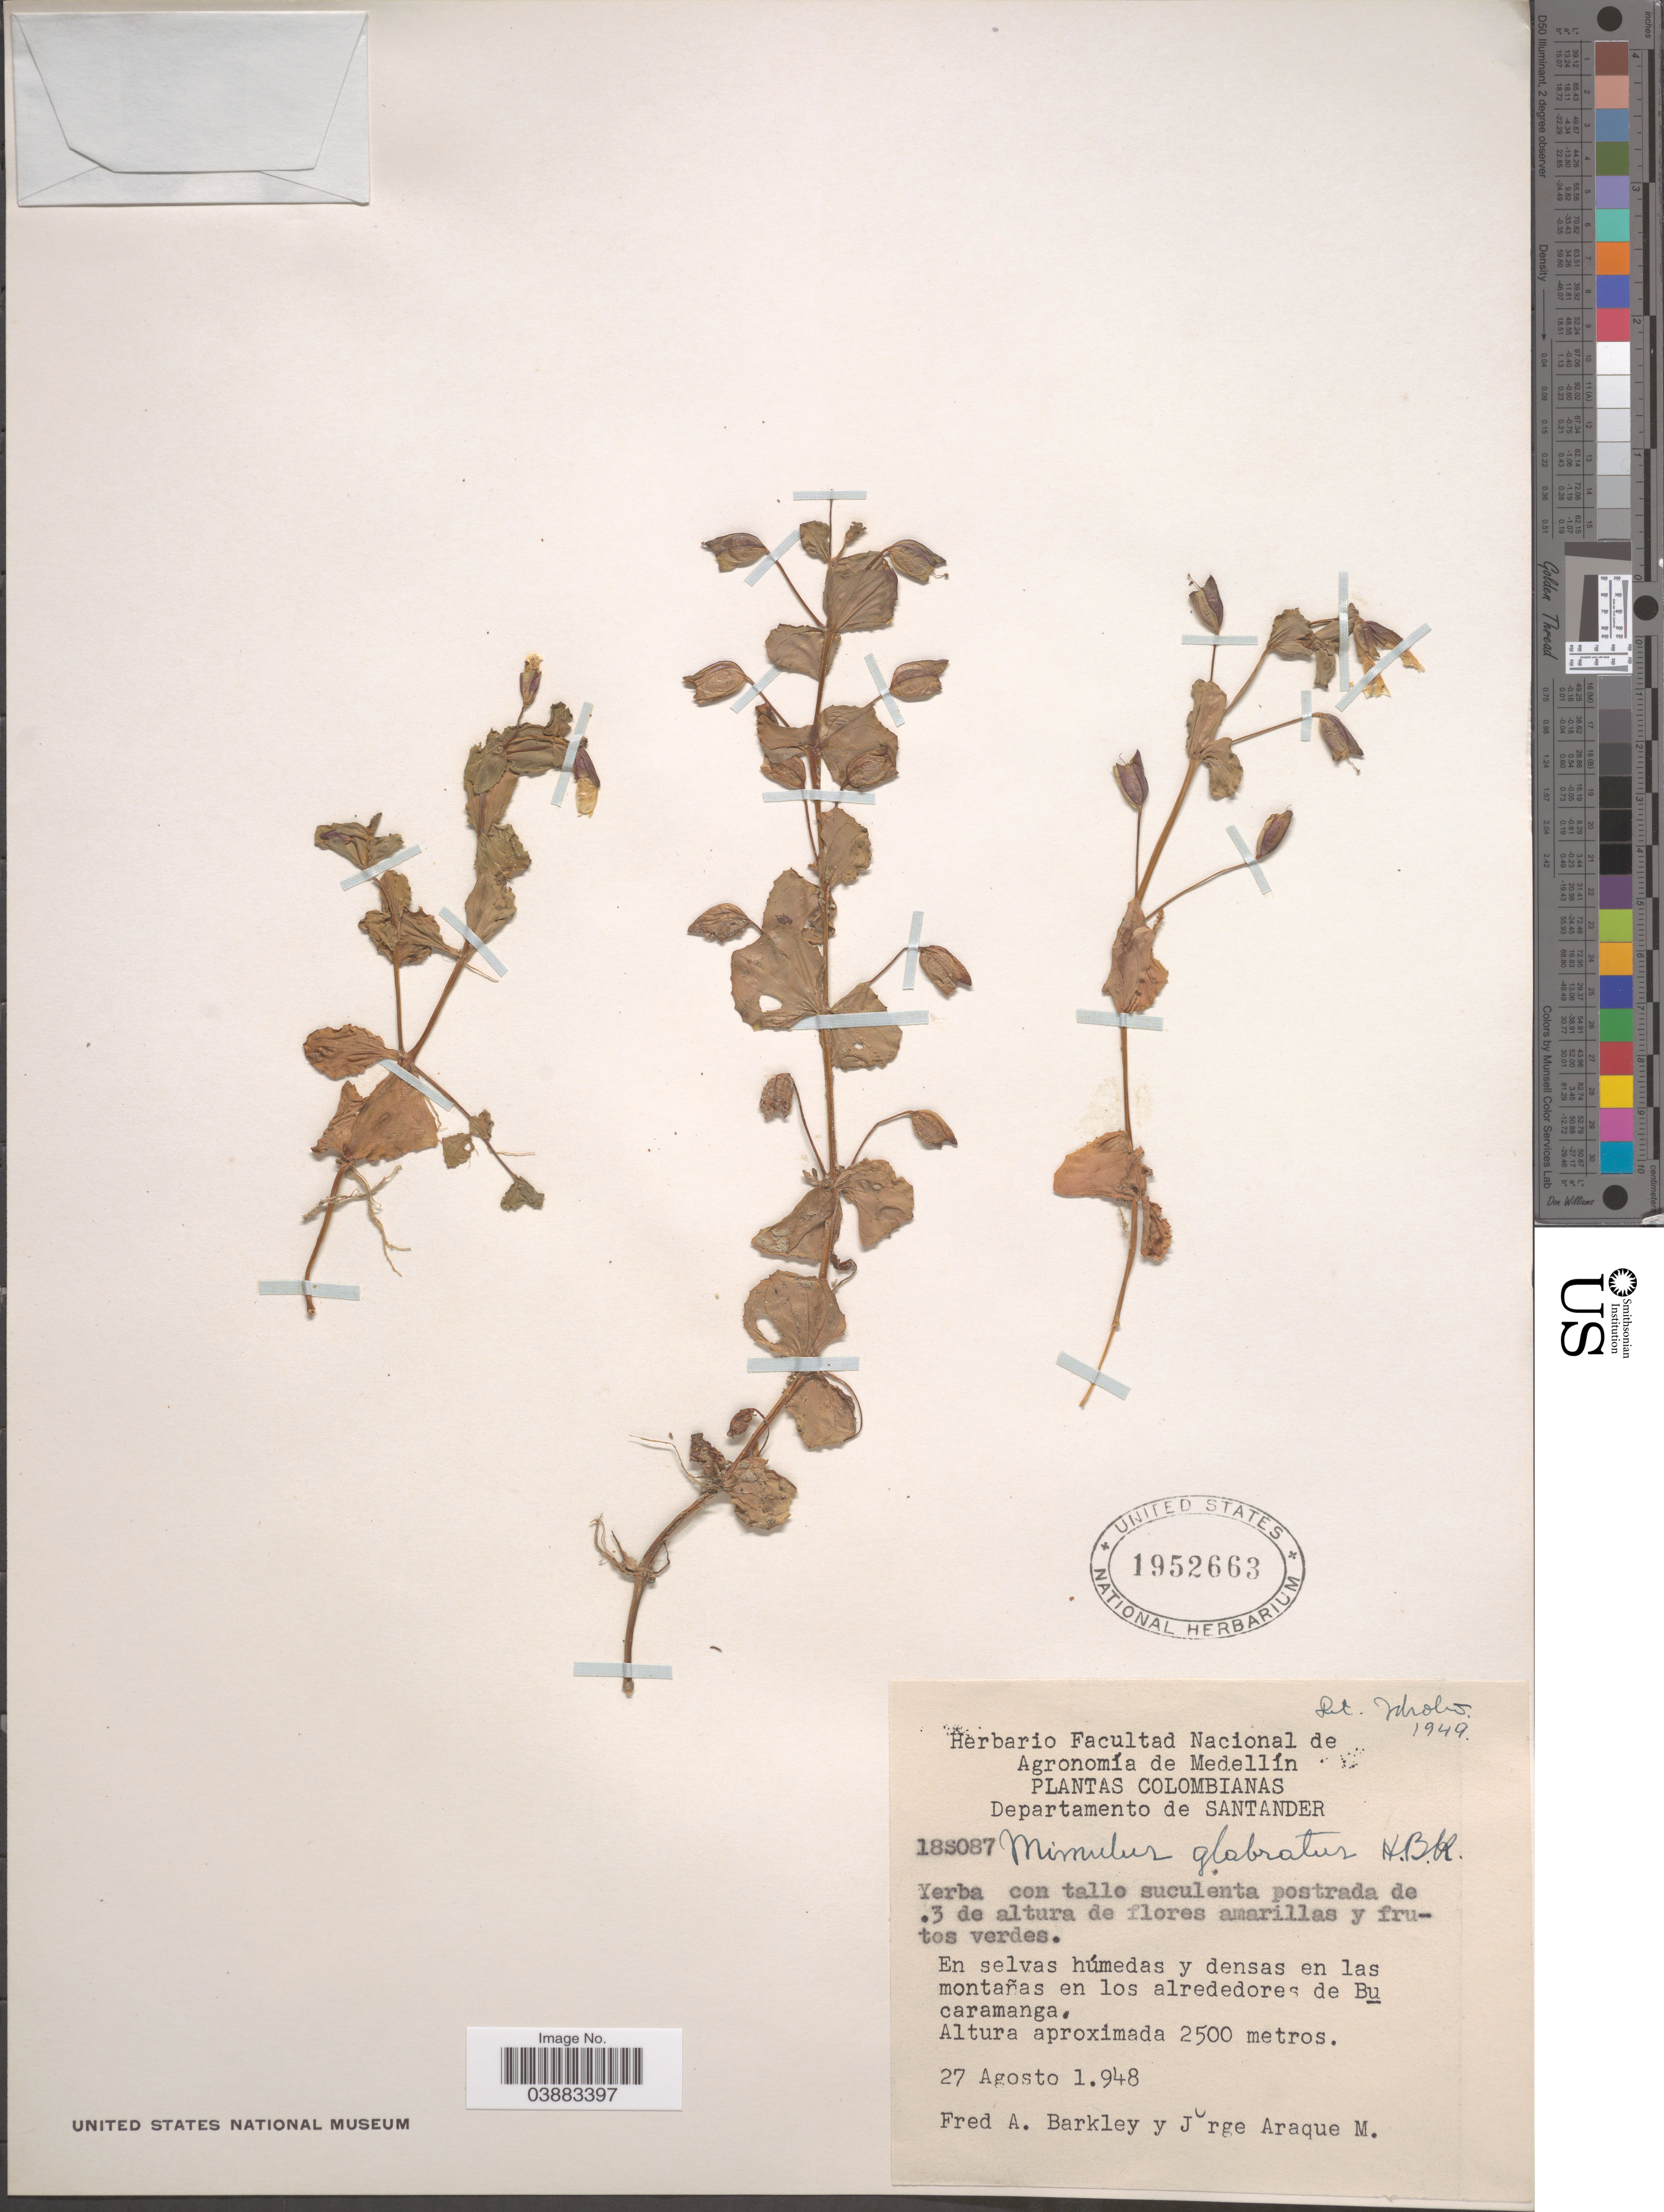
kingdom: Plantae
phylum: Tracheophyta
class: Magnoliopsida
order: Lamiales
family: Phrymaceae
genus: Mimulus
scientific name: Mimulus glabratus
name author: Kunth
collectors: F. A. Barkley & J. Araque Molina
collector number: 18S087*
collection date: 1948-08-27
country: Colombia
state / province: Santander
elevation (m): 2500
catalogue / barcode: US 1952663